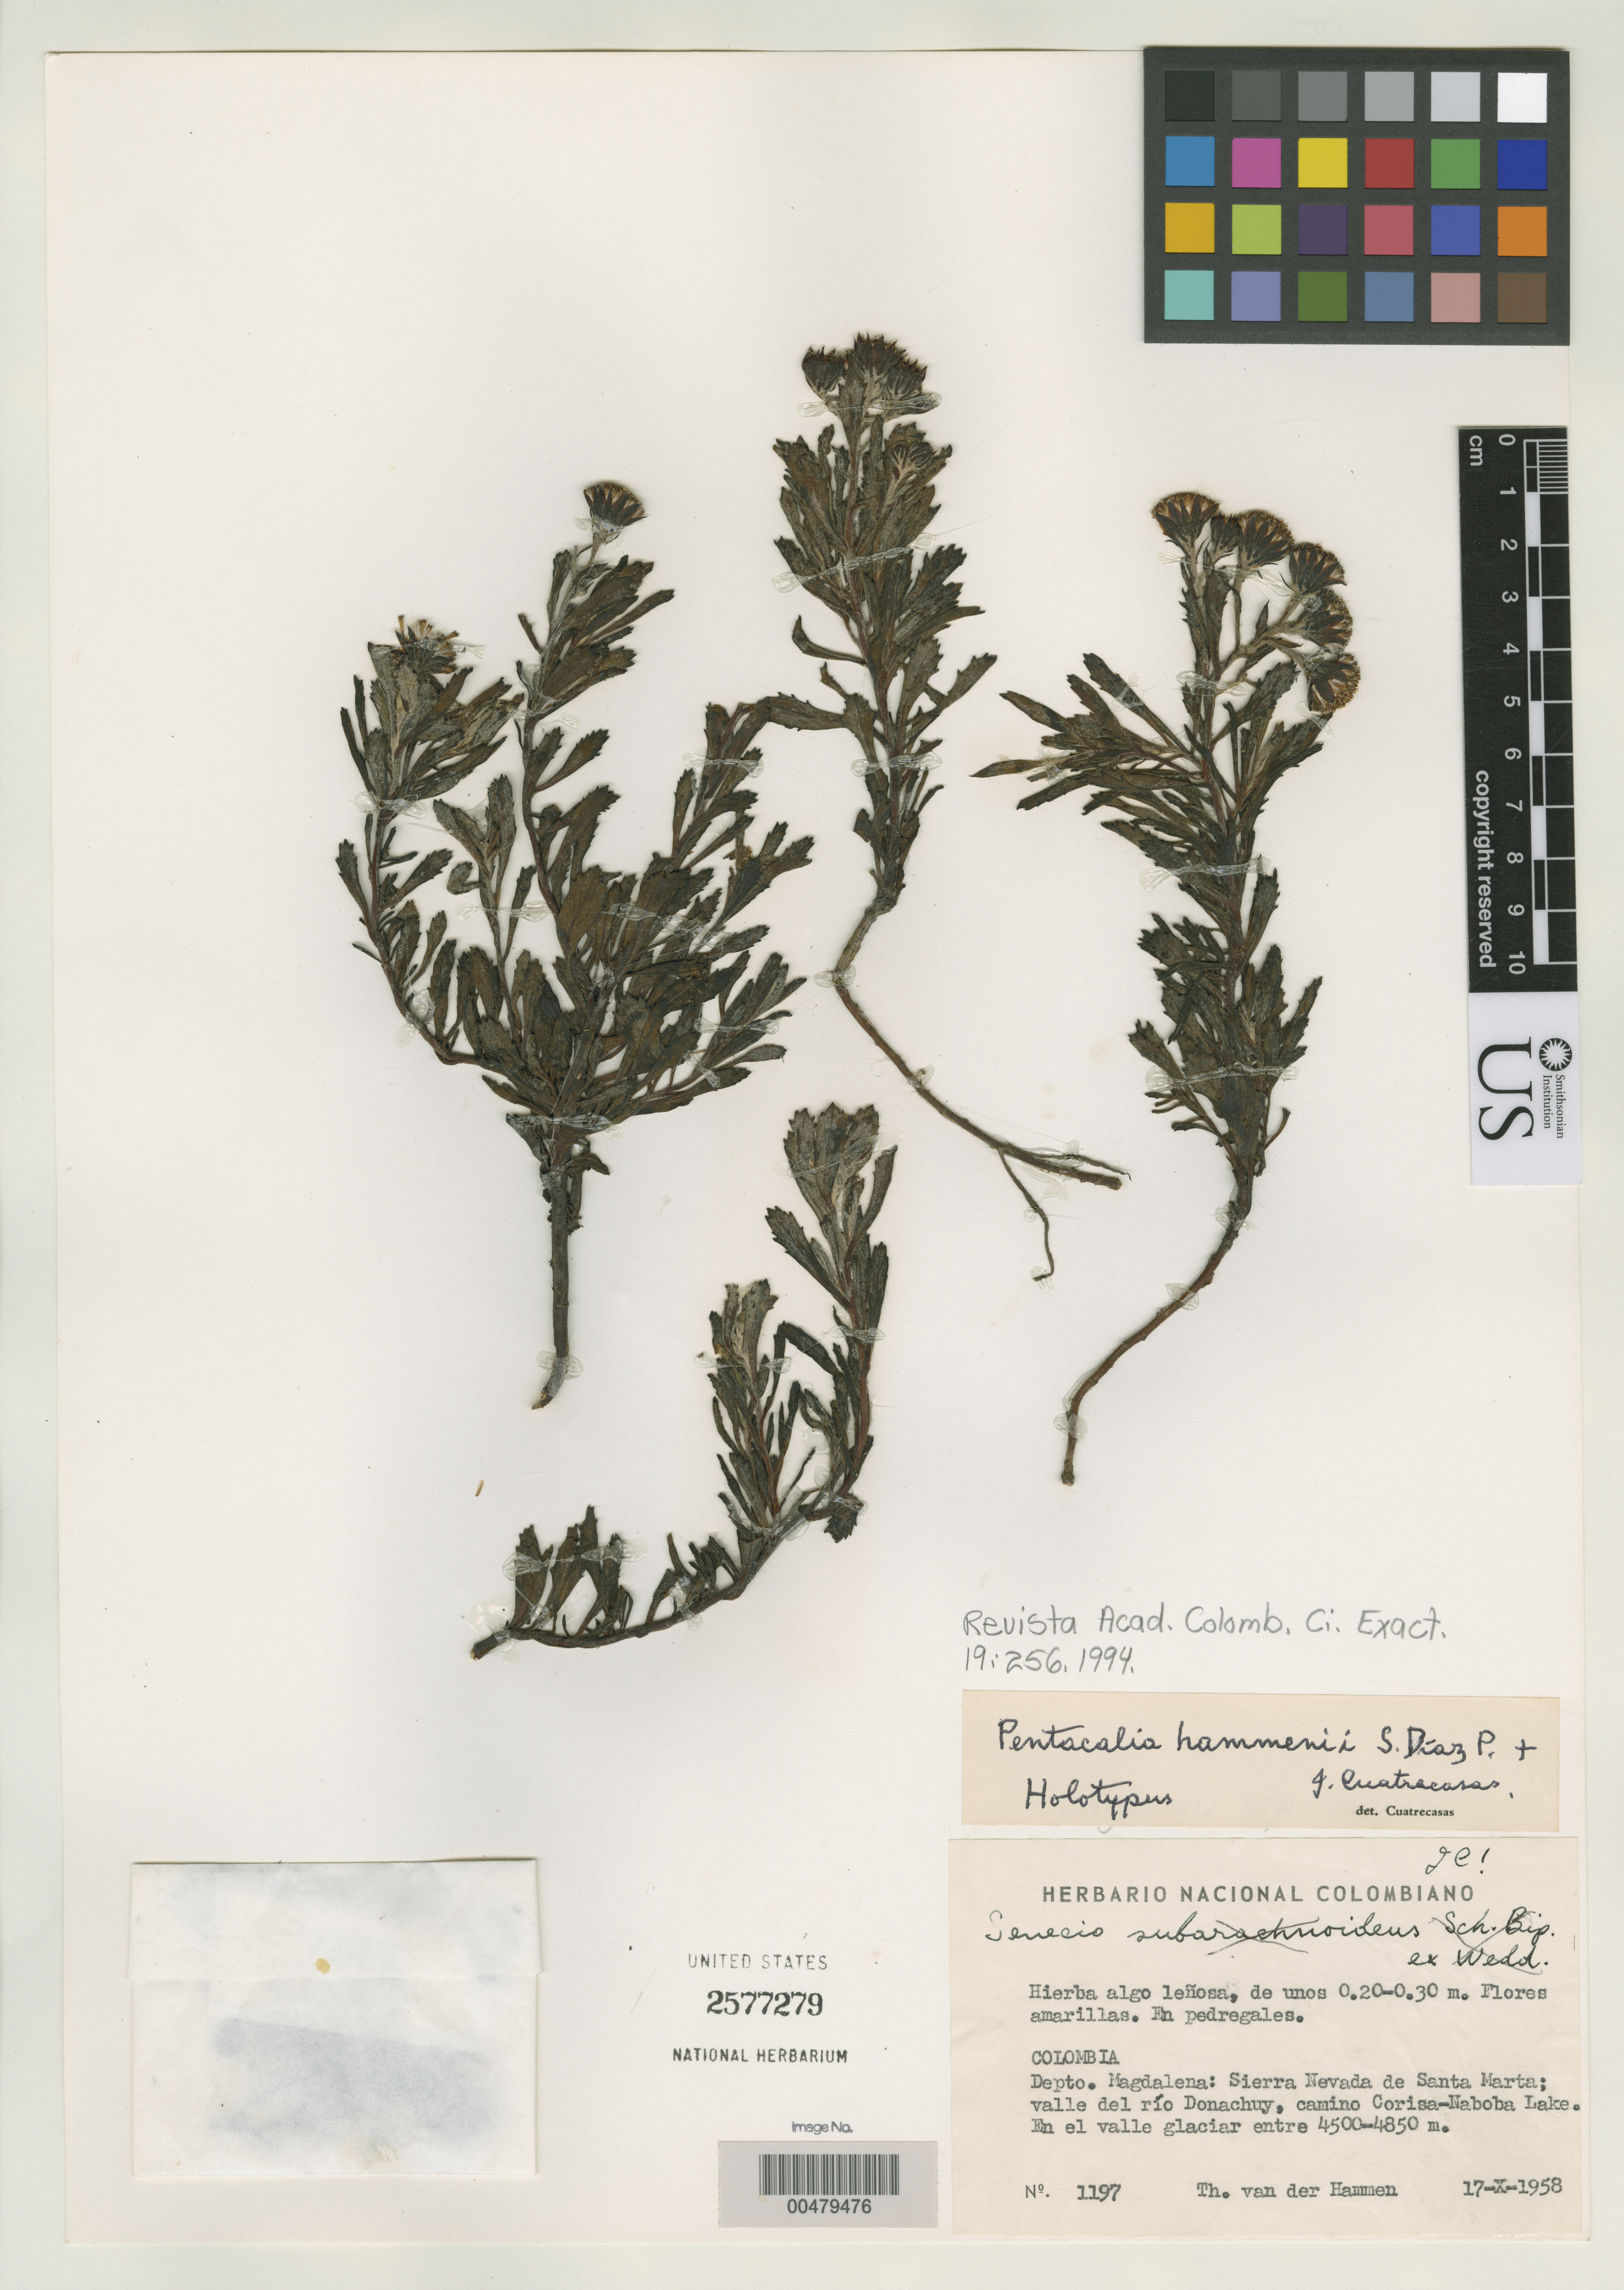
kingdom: Plantae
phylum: Tracheophyta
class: Magnoliopsida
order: Asterales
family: Asteraceae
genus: Pentacalia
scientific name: Pentacalia hammenii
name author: S. Díaz & Cuatrec.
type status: Holotype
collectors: T. Hammen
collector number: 1197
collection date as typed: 17 Oct 1958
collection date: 1958-10-17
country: Colombia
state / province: Magdalena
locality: Sierra Nevada de Santa Marta, Valle del Rio Donachuy, Camino Corise-Naboba Lake.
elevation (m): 4500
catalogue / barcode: US 2577279